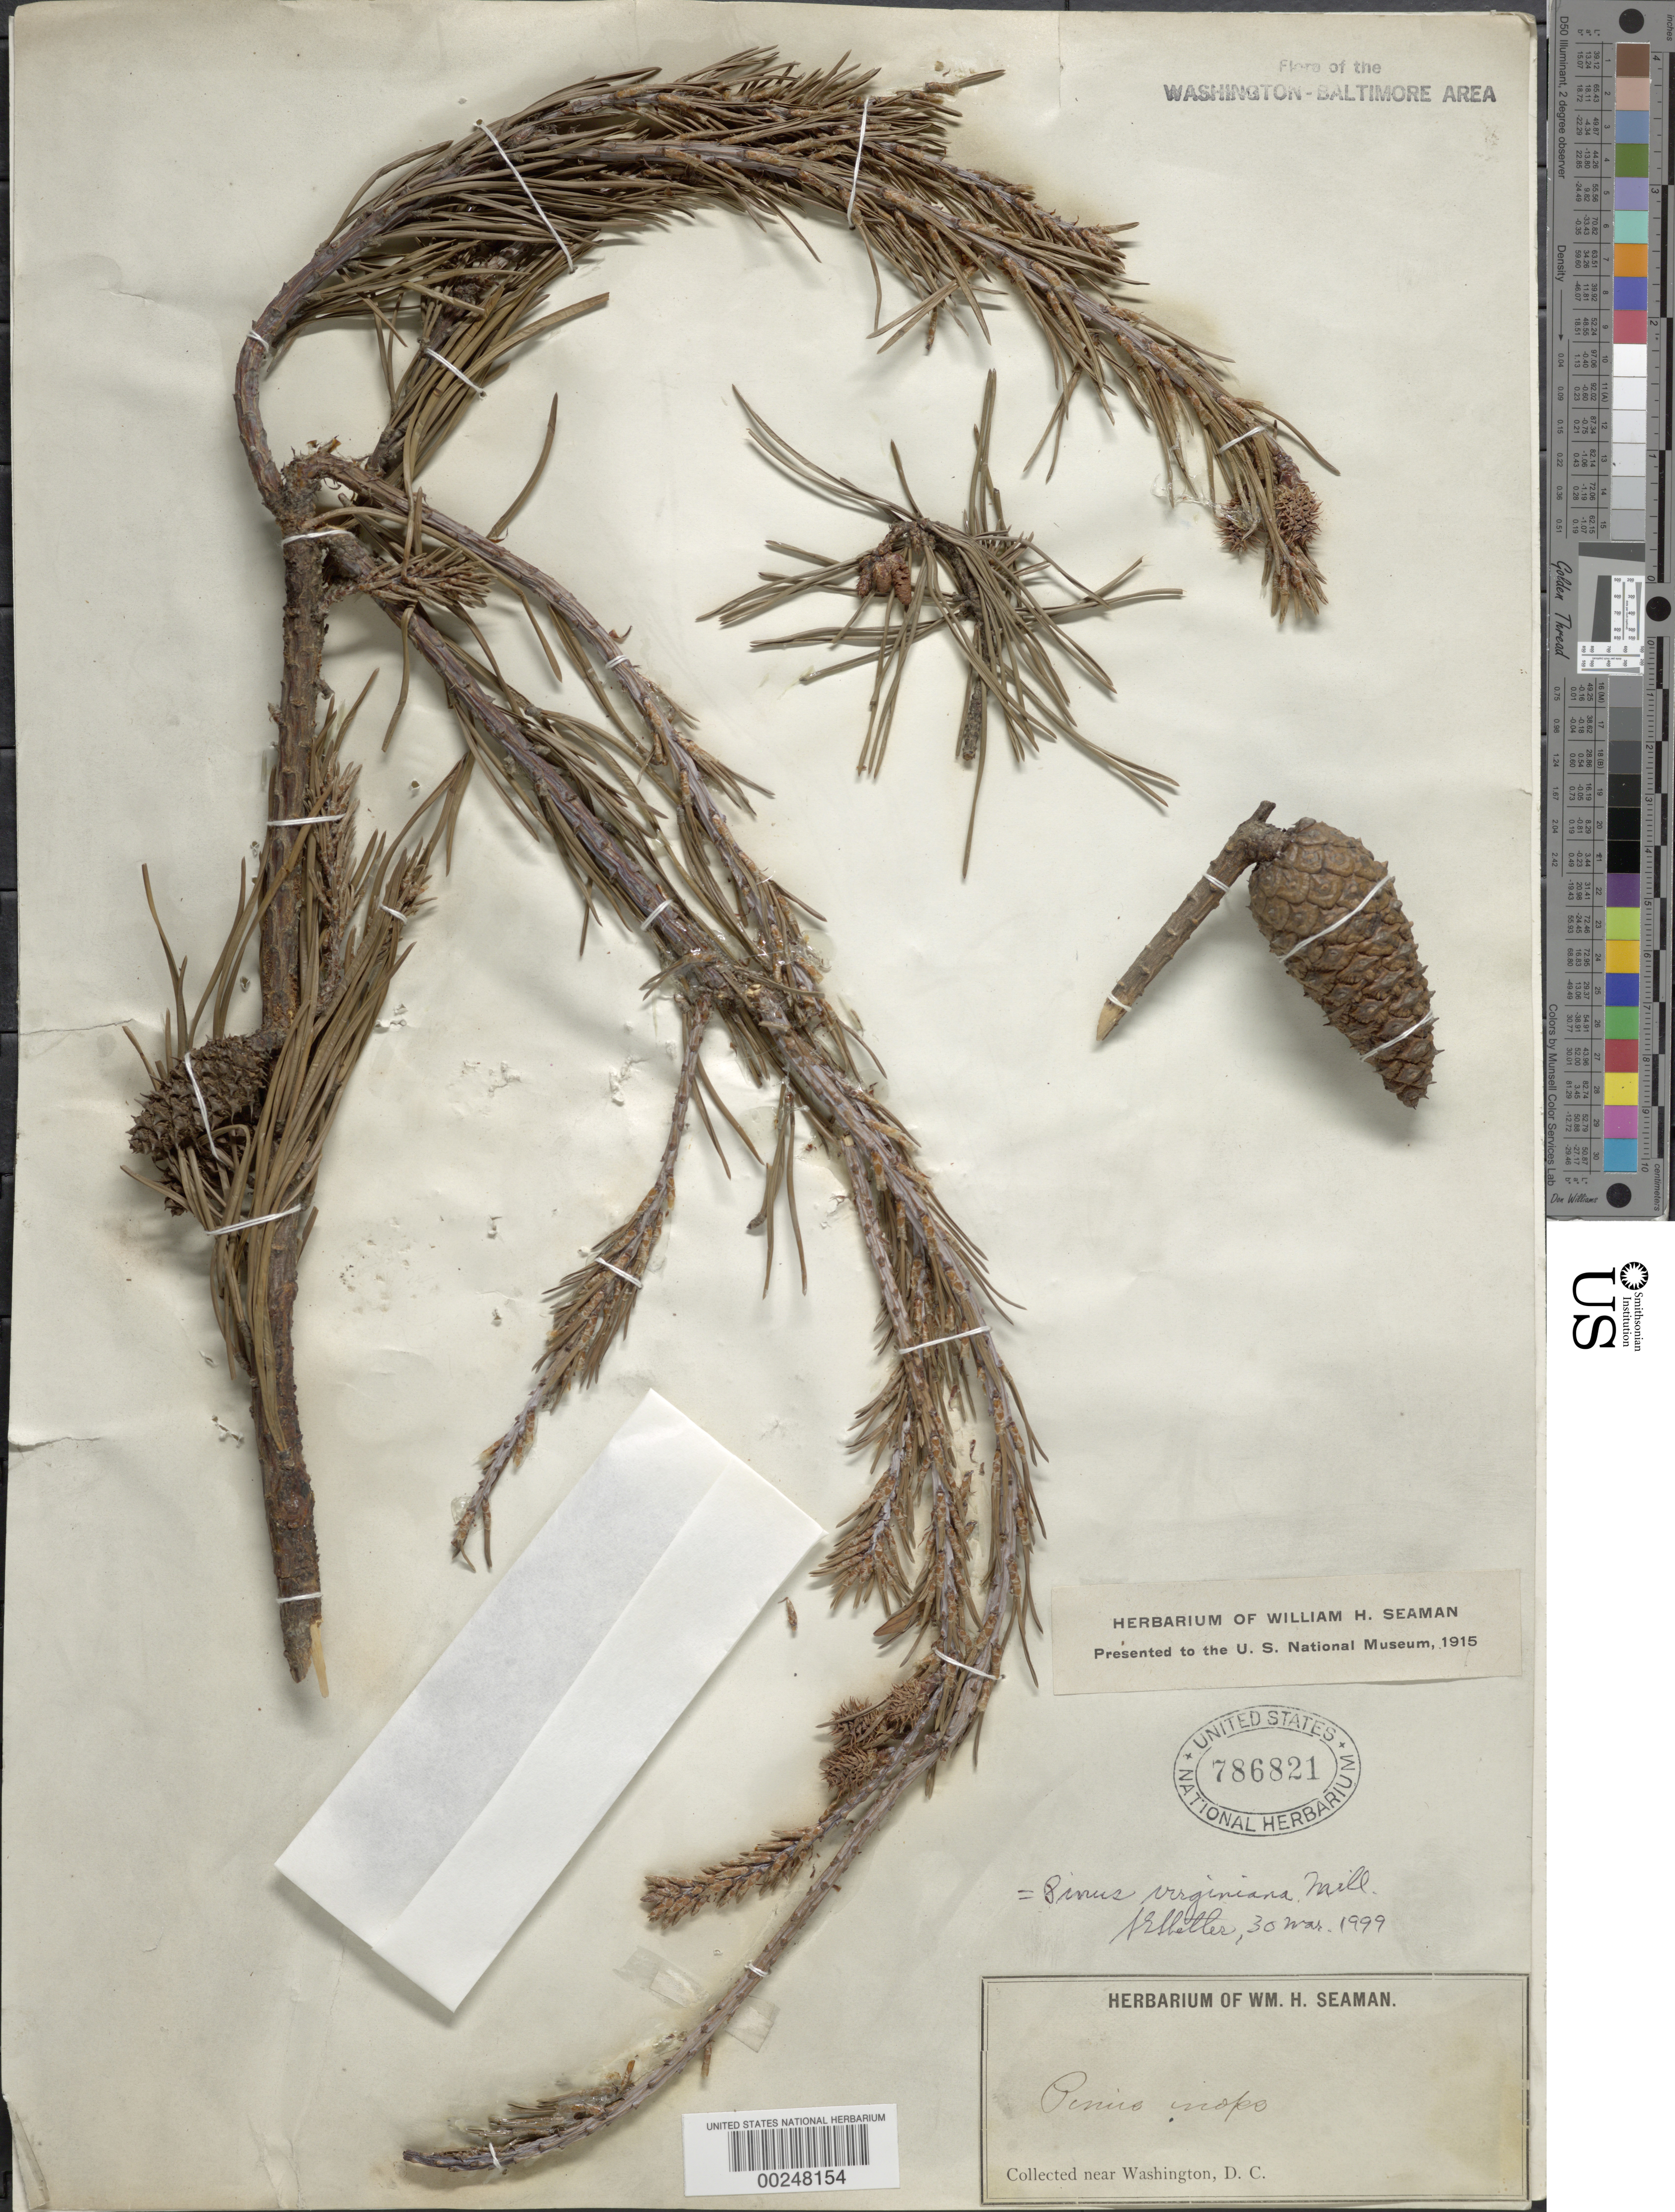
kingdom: Plantae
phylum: Tracheophyta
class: Pinopsida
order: Pinales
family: Pinaceae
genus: Pinus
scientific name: Pinus virginiana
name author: Mill.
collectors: W. Seaman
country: United States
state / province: District of Columbia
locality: DC vicinity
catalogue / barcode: US 786821